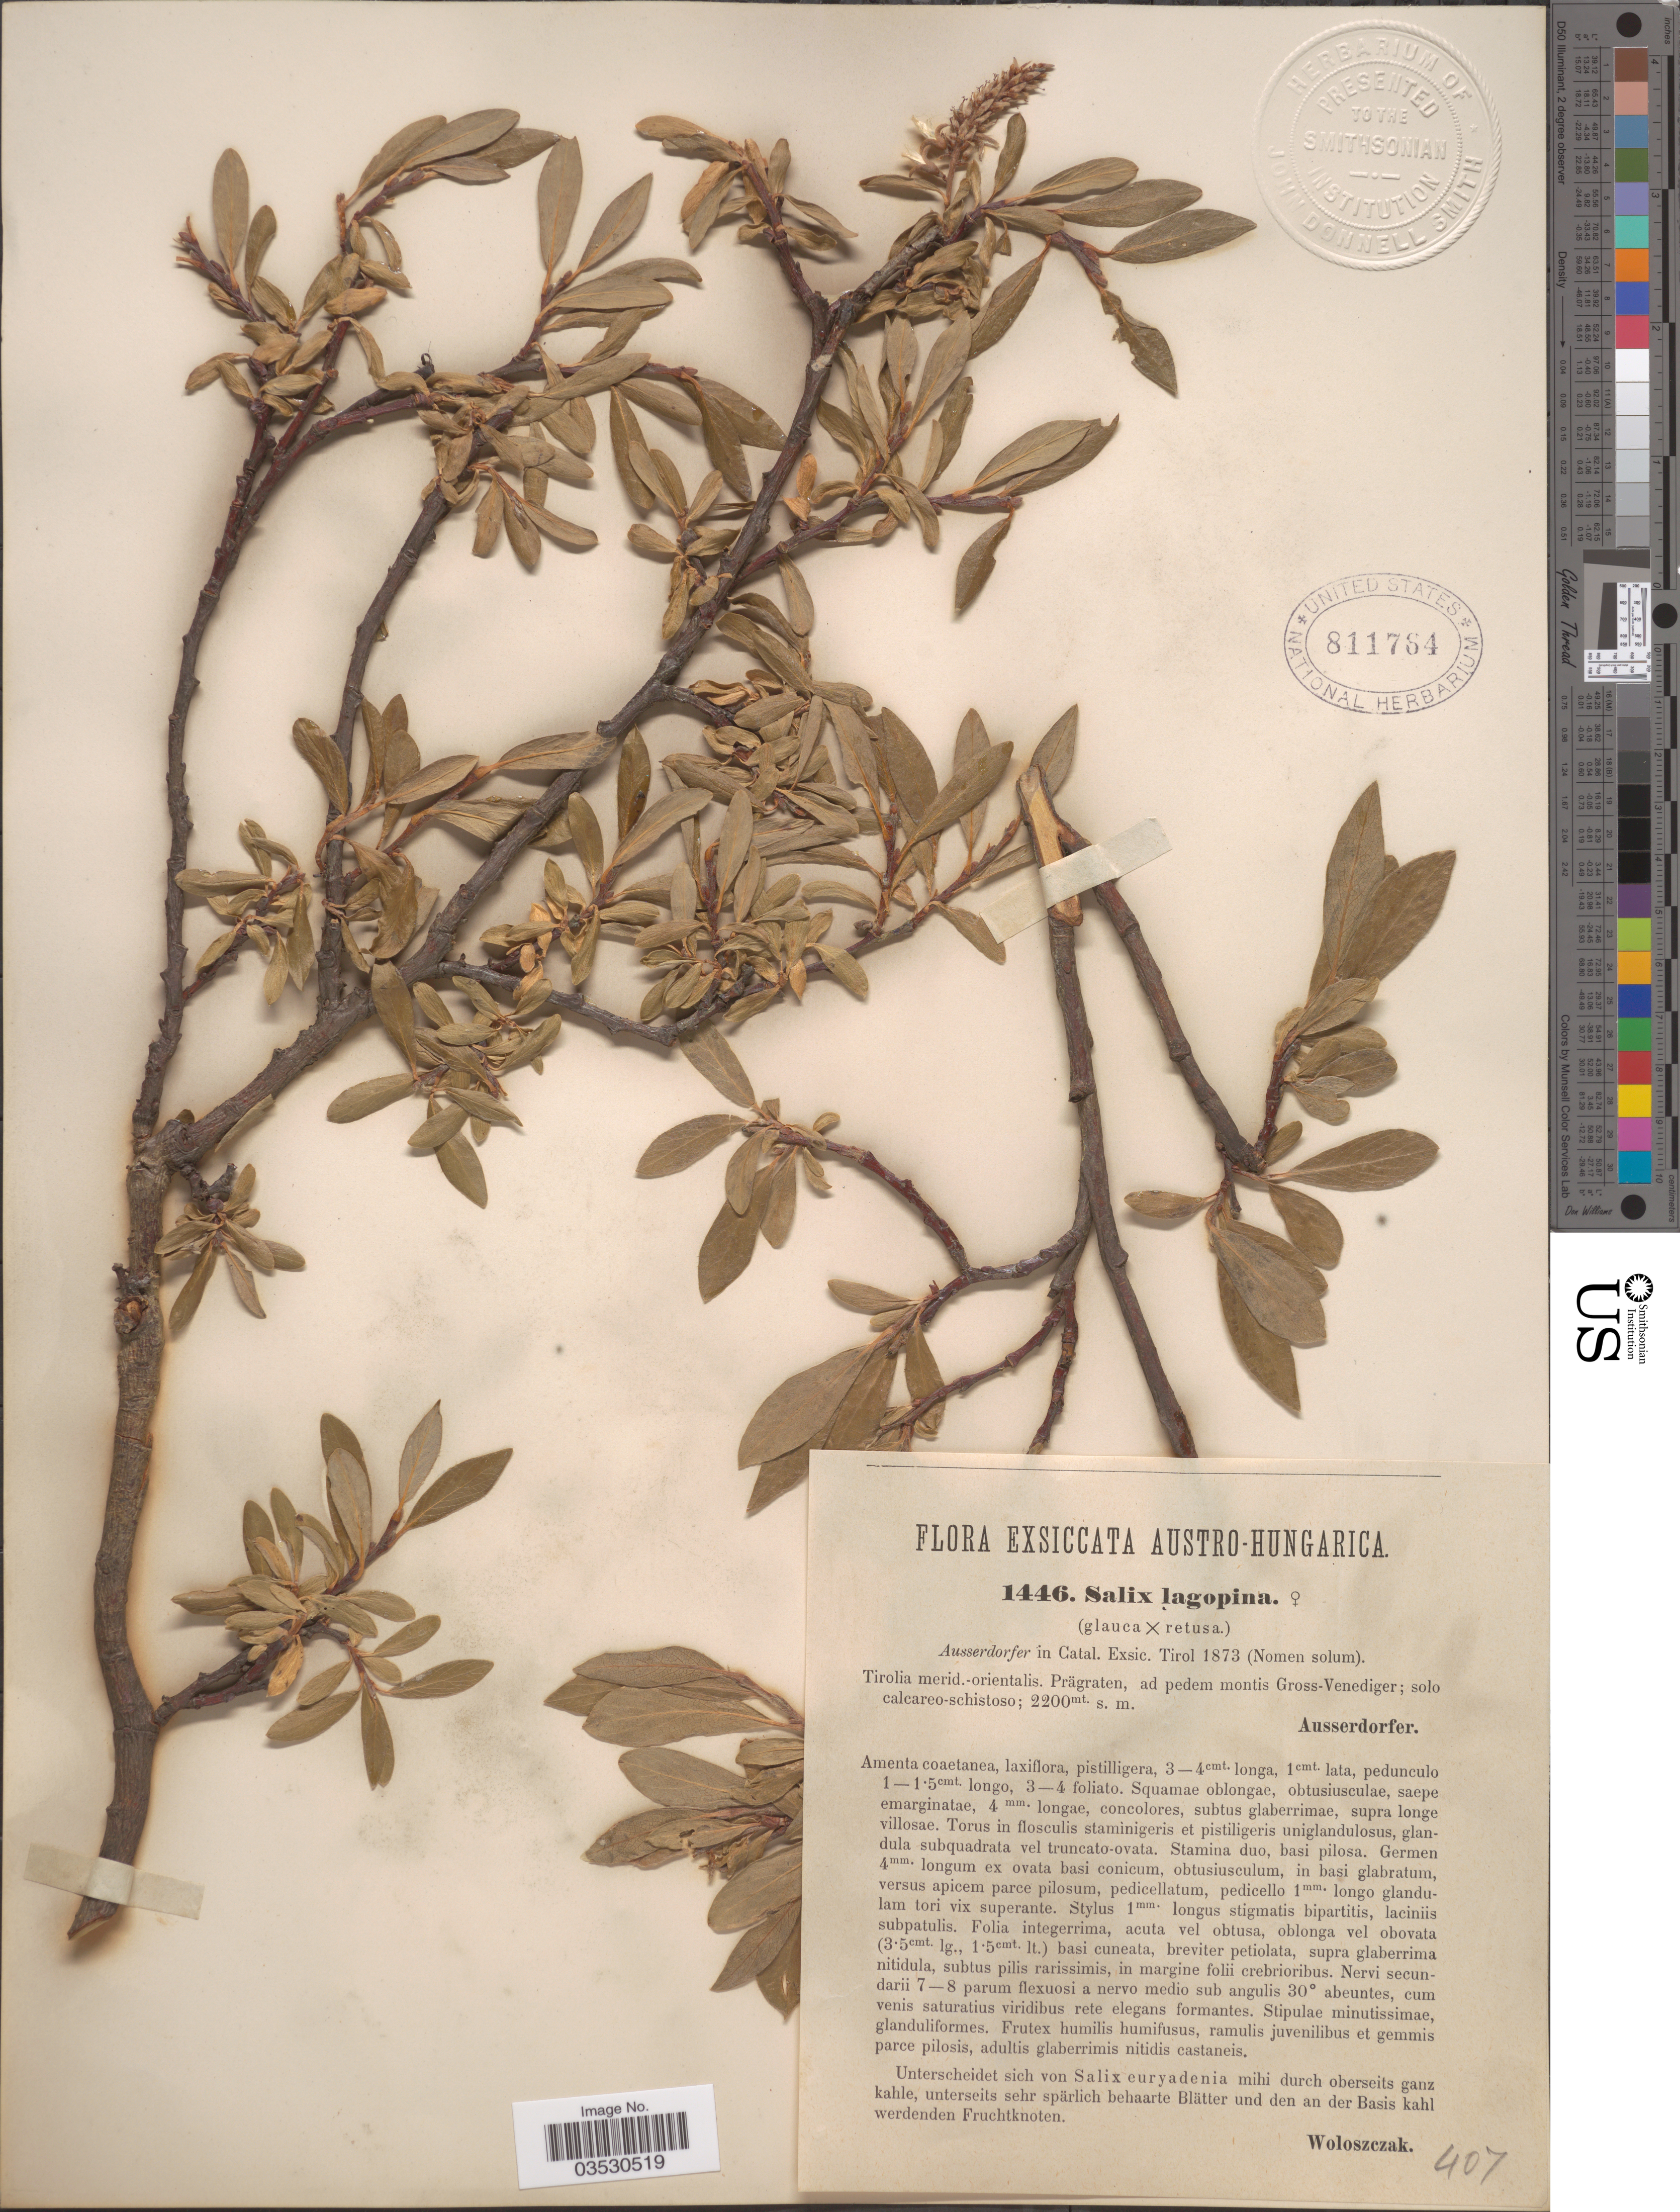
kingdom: Plantae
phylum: Tracheophyta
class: Magnoliopsida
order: Malpighiales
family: Salicaceae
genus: Salix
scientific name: Salix lagopina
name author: Ausserd. ex A. Kern.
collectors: Ausserdorfer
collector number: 1446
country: Austria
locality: Tirolia merid.-orientalis. Prägraten, ad pedem montis Gross-Venediger; solo calcareo-schistoso.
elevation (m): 2200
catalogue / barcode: US 811784